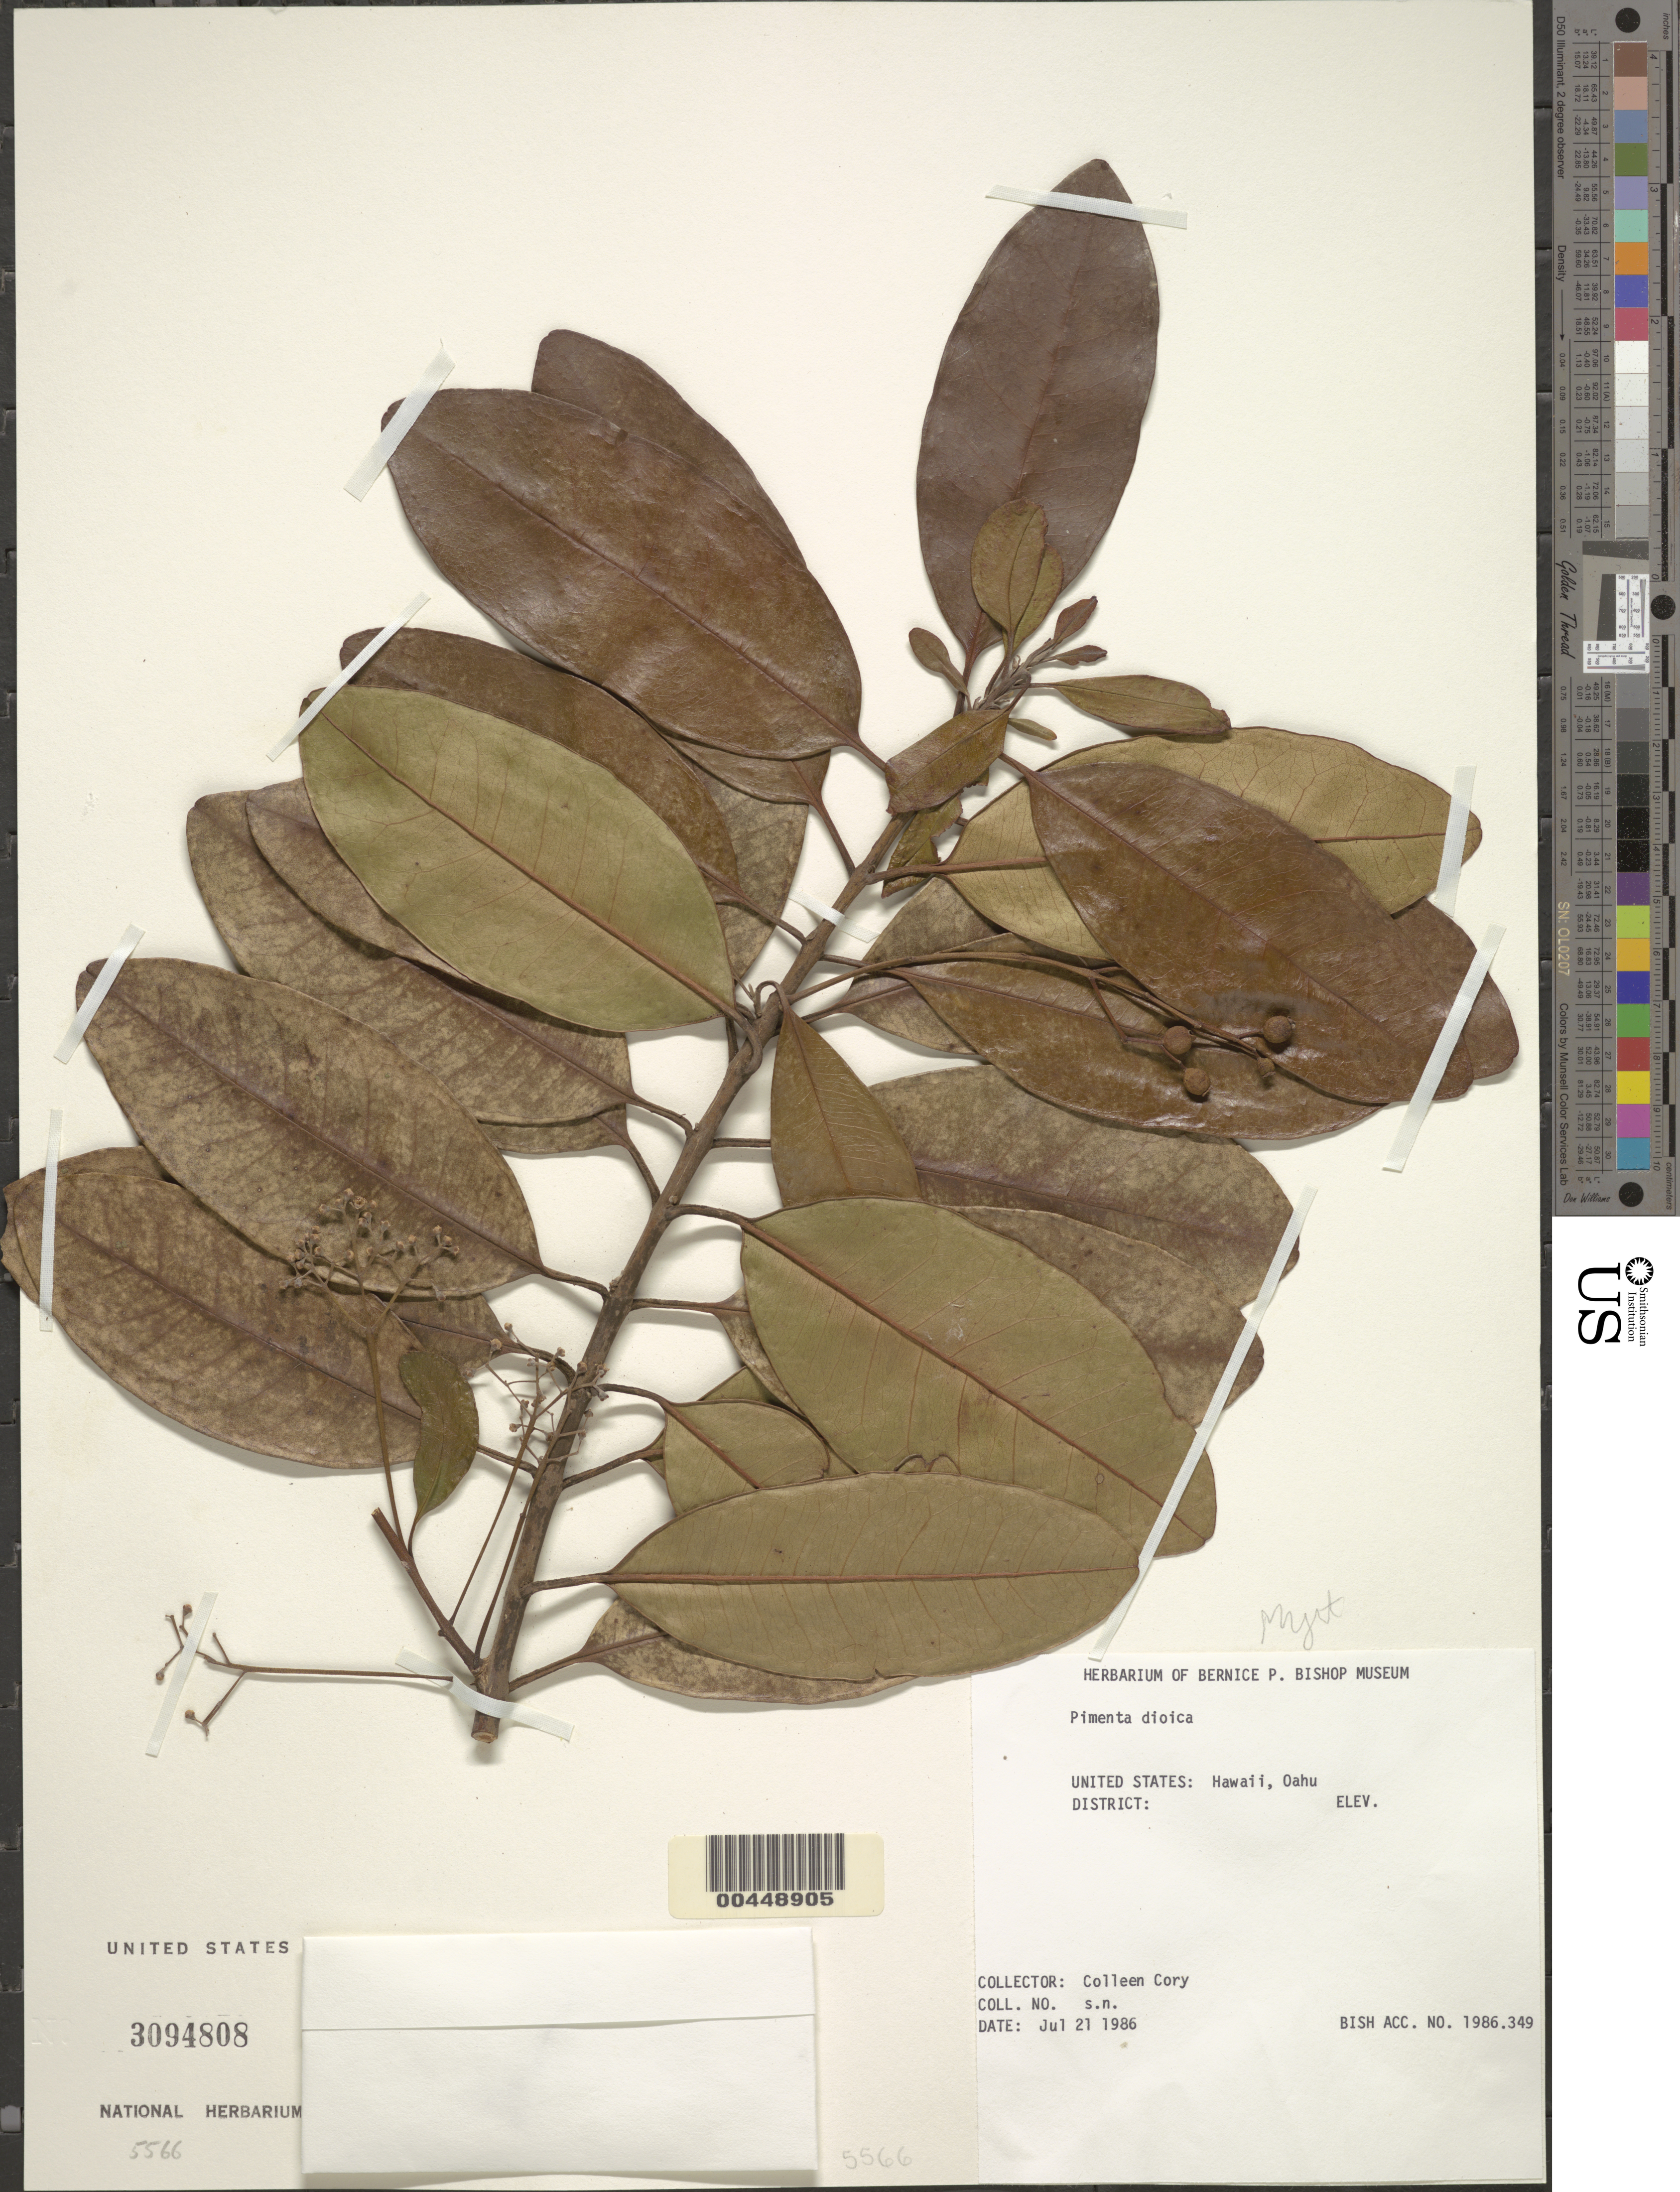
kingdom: Plantae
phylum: Tracheophyta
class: Magnoliopsida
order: Myrtales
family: Myrtaceae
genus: Pimenta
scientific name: Pimenta dioica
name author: (L.) Merr.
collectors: C. Cory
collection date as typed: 21 Jul 1986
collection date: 1986-07-21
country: United States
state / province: Hawaii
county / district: Honolulu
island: Oahu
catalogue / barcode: US 3094808